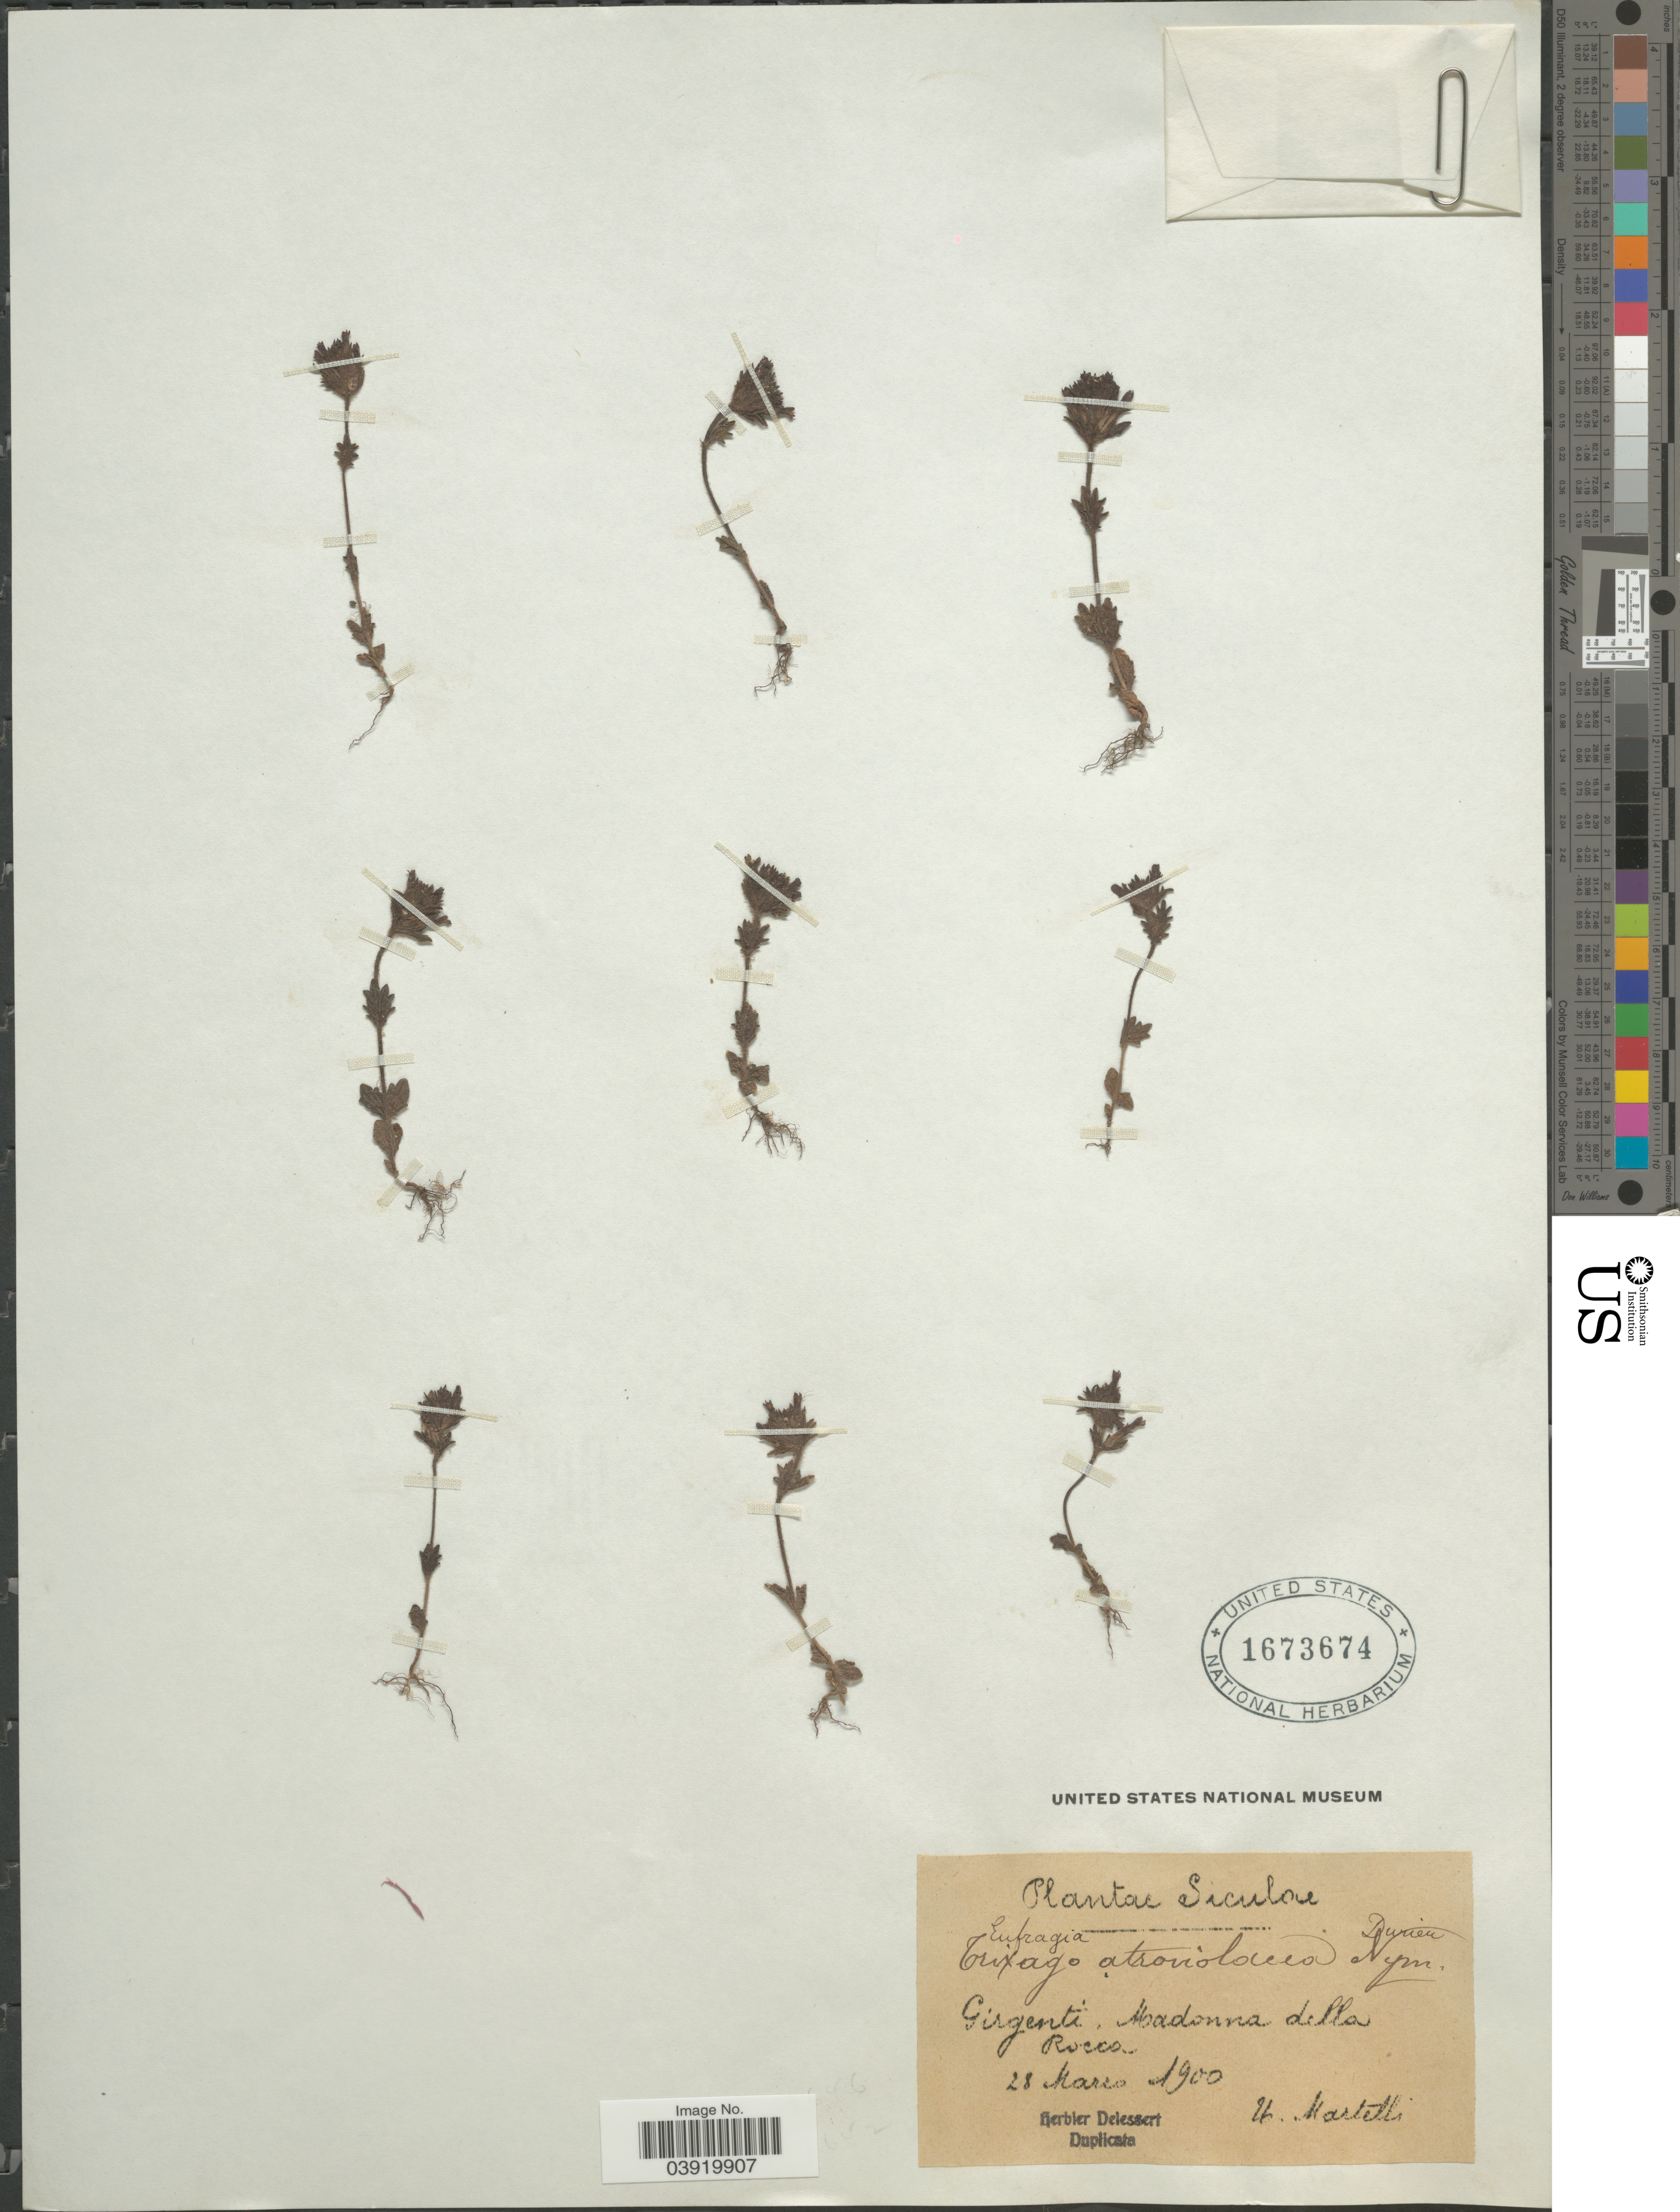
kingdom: Plantae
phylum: Tracheophyta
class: Magnoliopsida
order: Lamiales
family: Orobanchaceae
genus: Parentucellia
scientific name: Parentucellia latifolia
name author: (L.) Caruel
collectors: U. Martelli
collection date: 1900-03-28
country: Italy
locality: Siculae. Girgenti. Madonna della Rocca.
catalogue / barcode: US 1673674